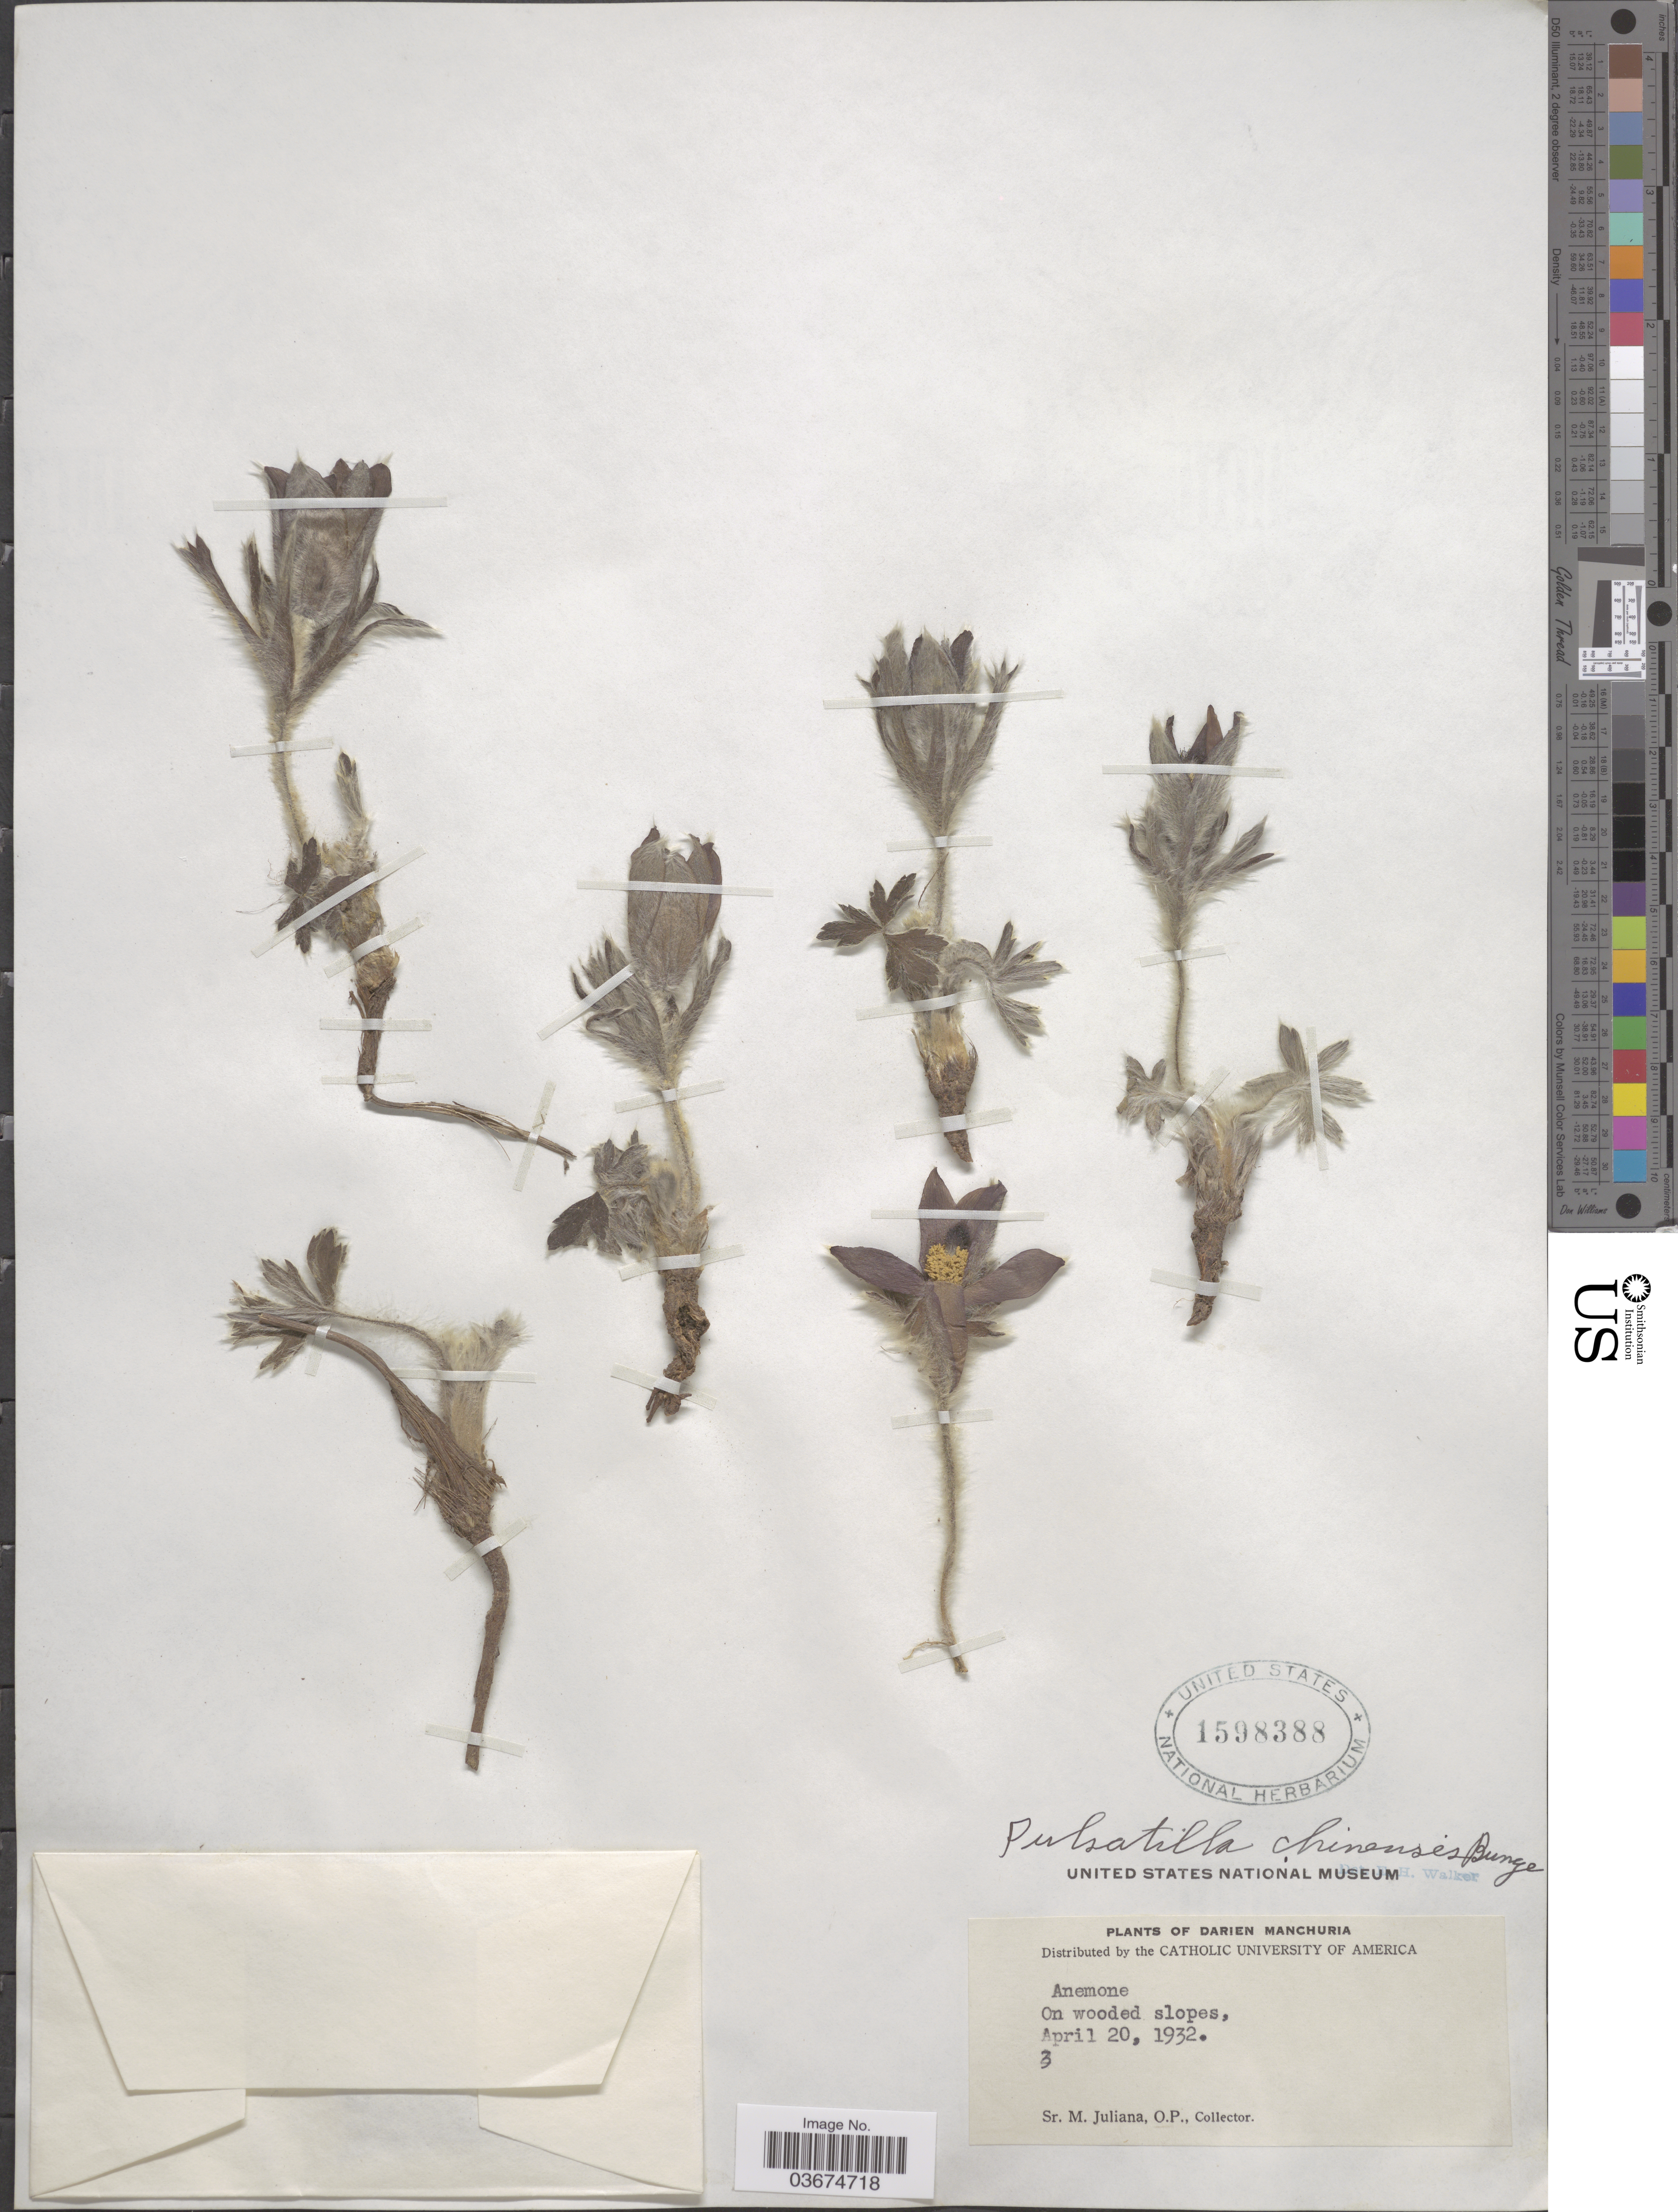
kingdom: Plantae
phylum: Tracheophyta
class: Magnoliopsida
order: Ranunculales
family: Ranunculaceae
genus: Pulsatilla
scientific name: Pulsatilla chinensis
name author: (Bunge) Regel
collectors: M. Juliana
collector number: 3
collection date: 1932-04-20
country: China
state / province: Liaoning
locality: Darien Manchuria.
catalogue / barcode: US 1598388